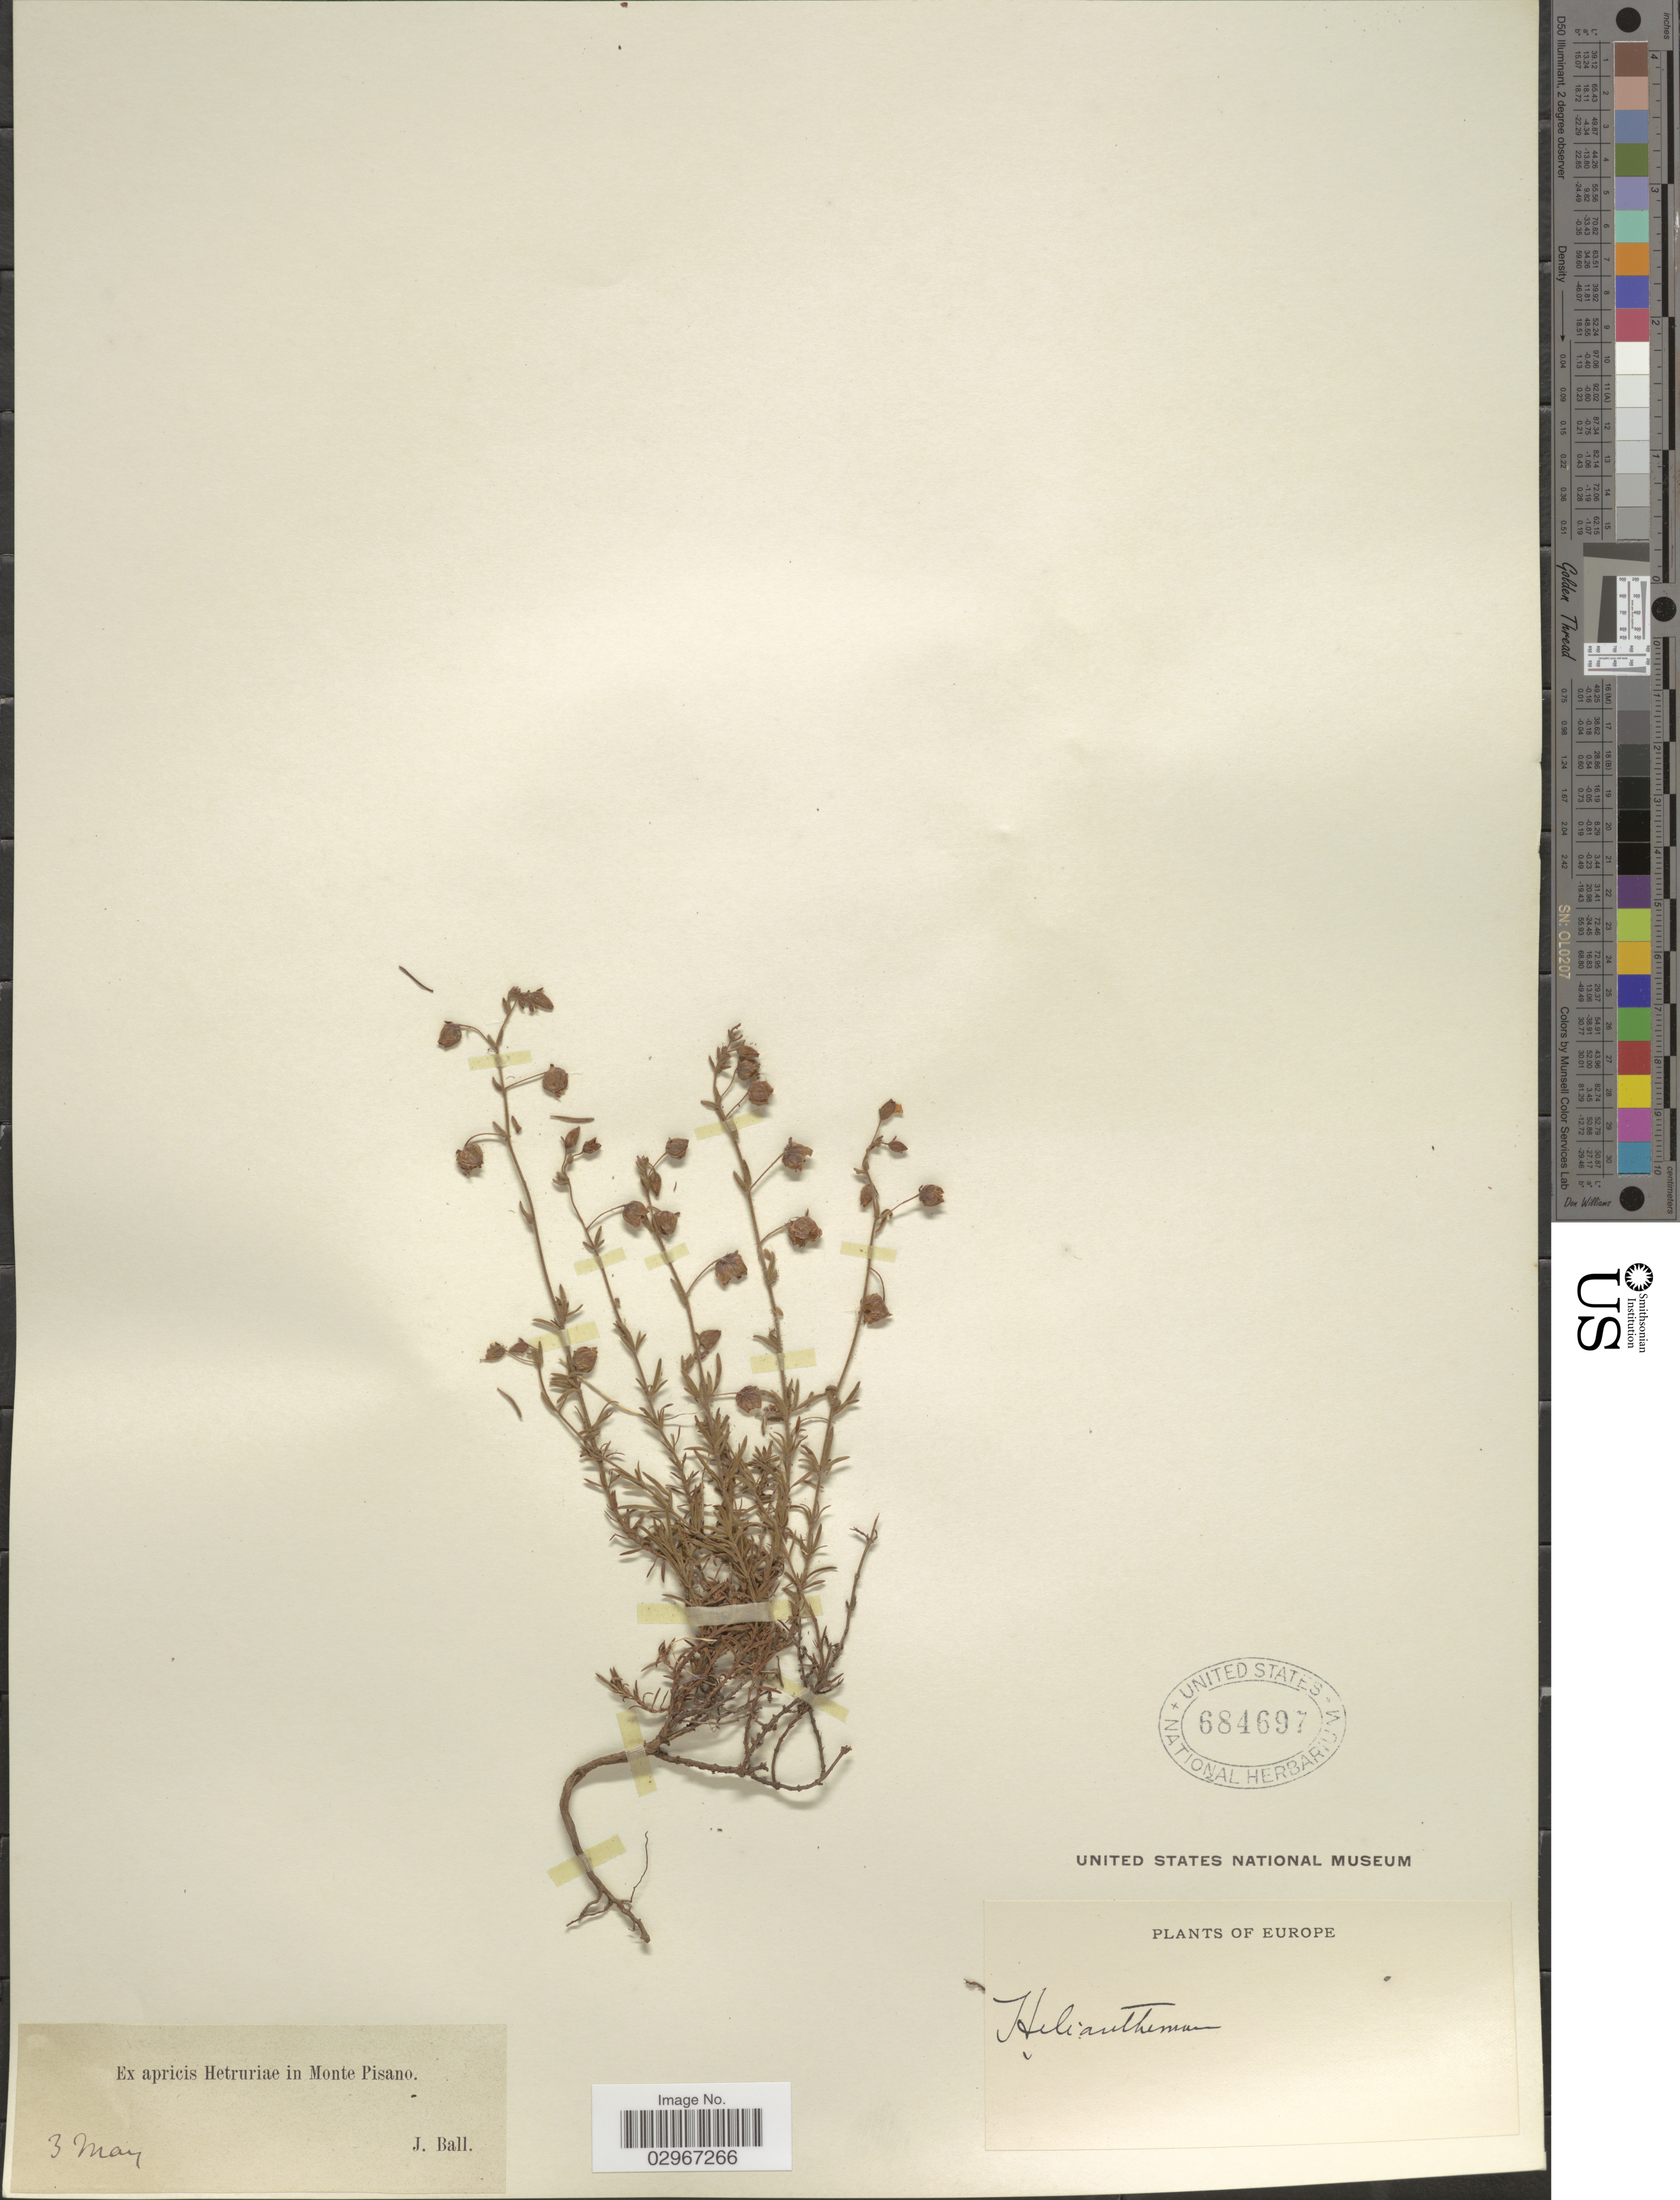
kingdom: Plantae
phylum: Tracheophyta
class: Magnoliopsida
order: Malvales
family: Cistaceae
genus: Helianthemum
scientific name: Helianthemum sp.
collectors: J. Ball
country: Italy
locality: Ex apricis Hetruriae in Monte Pisano, Europe.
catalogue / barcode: US 684697